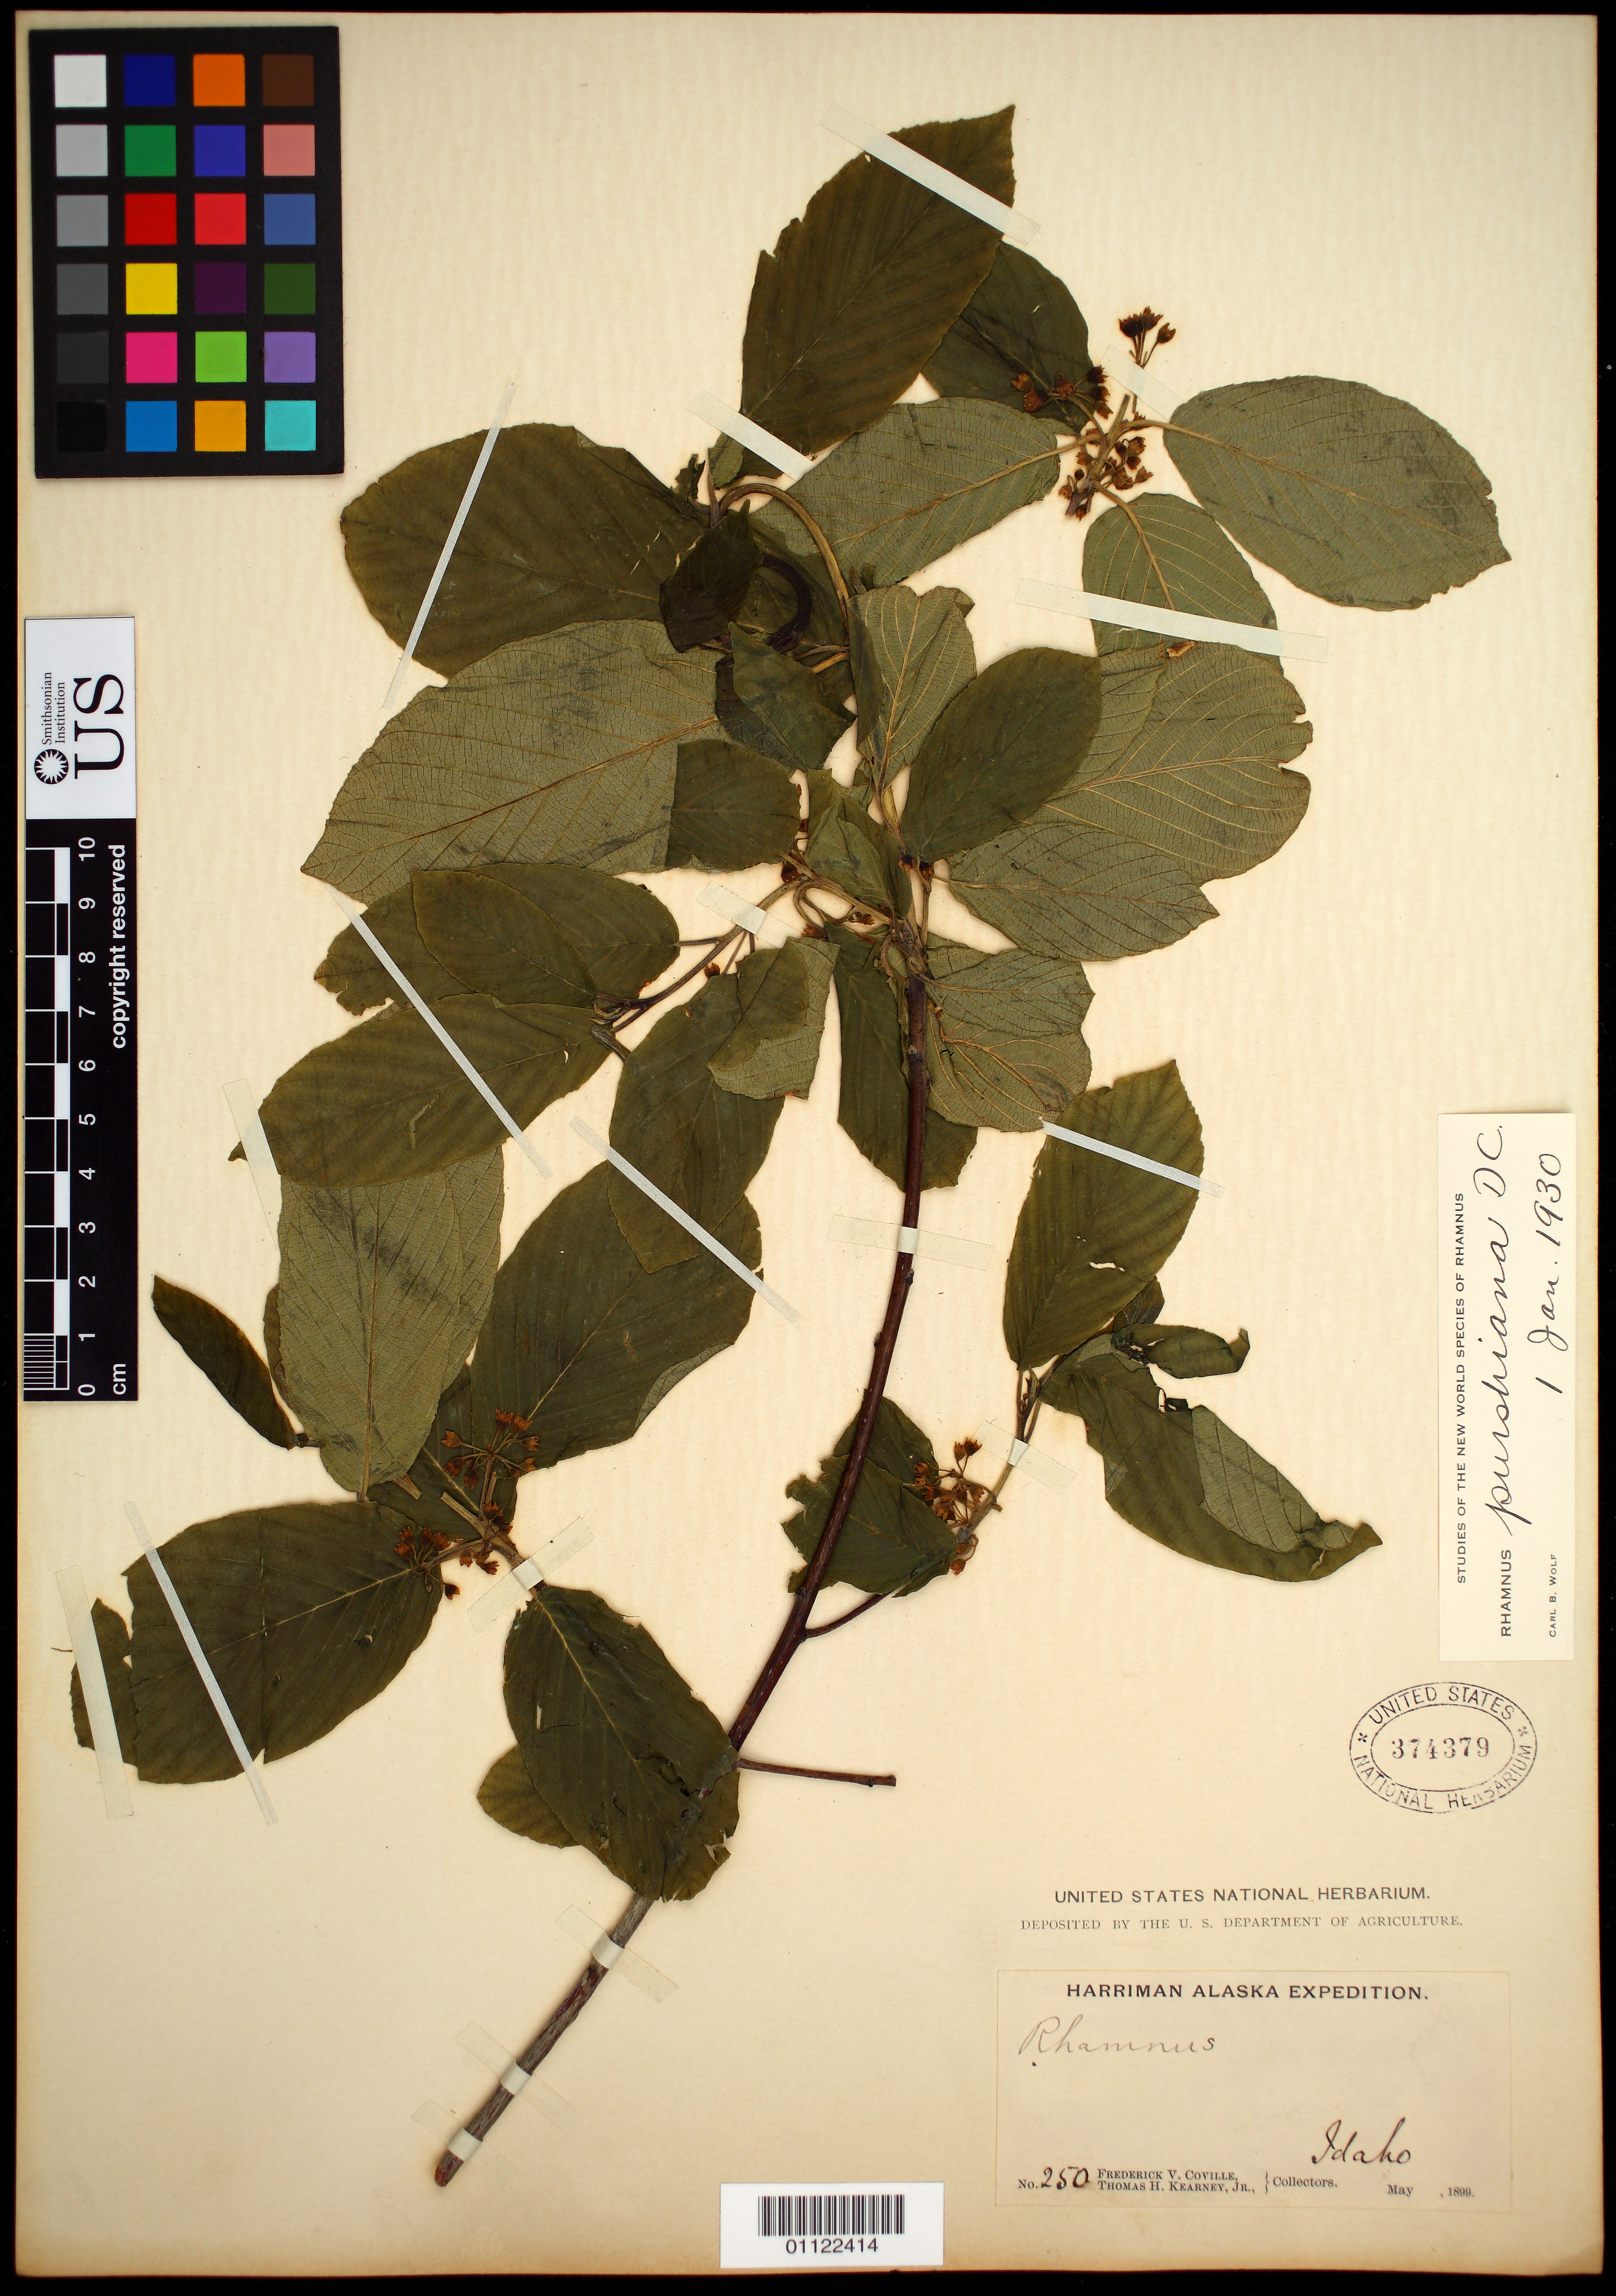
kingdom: Plantae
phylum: Tracheophyta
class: Magnoliopsida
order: Rosales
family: Rhamnaceae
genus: Frangula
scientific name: Frangula purshiana subsp. purshiana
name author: (DC.) A. Gray ex J.G. Cooper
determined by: Strong, Mark T., (BOT), Smithsonian Institution - National Museum of Natural History (UNITED STATES)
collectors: F. V. Coville & T. H. Kearney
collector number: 250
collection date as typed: May 1899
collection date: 1899-05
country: United States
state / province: Idaho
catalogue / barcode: US 374379